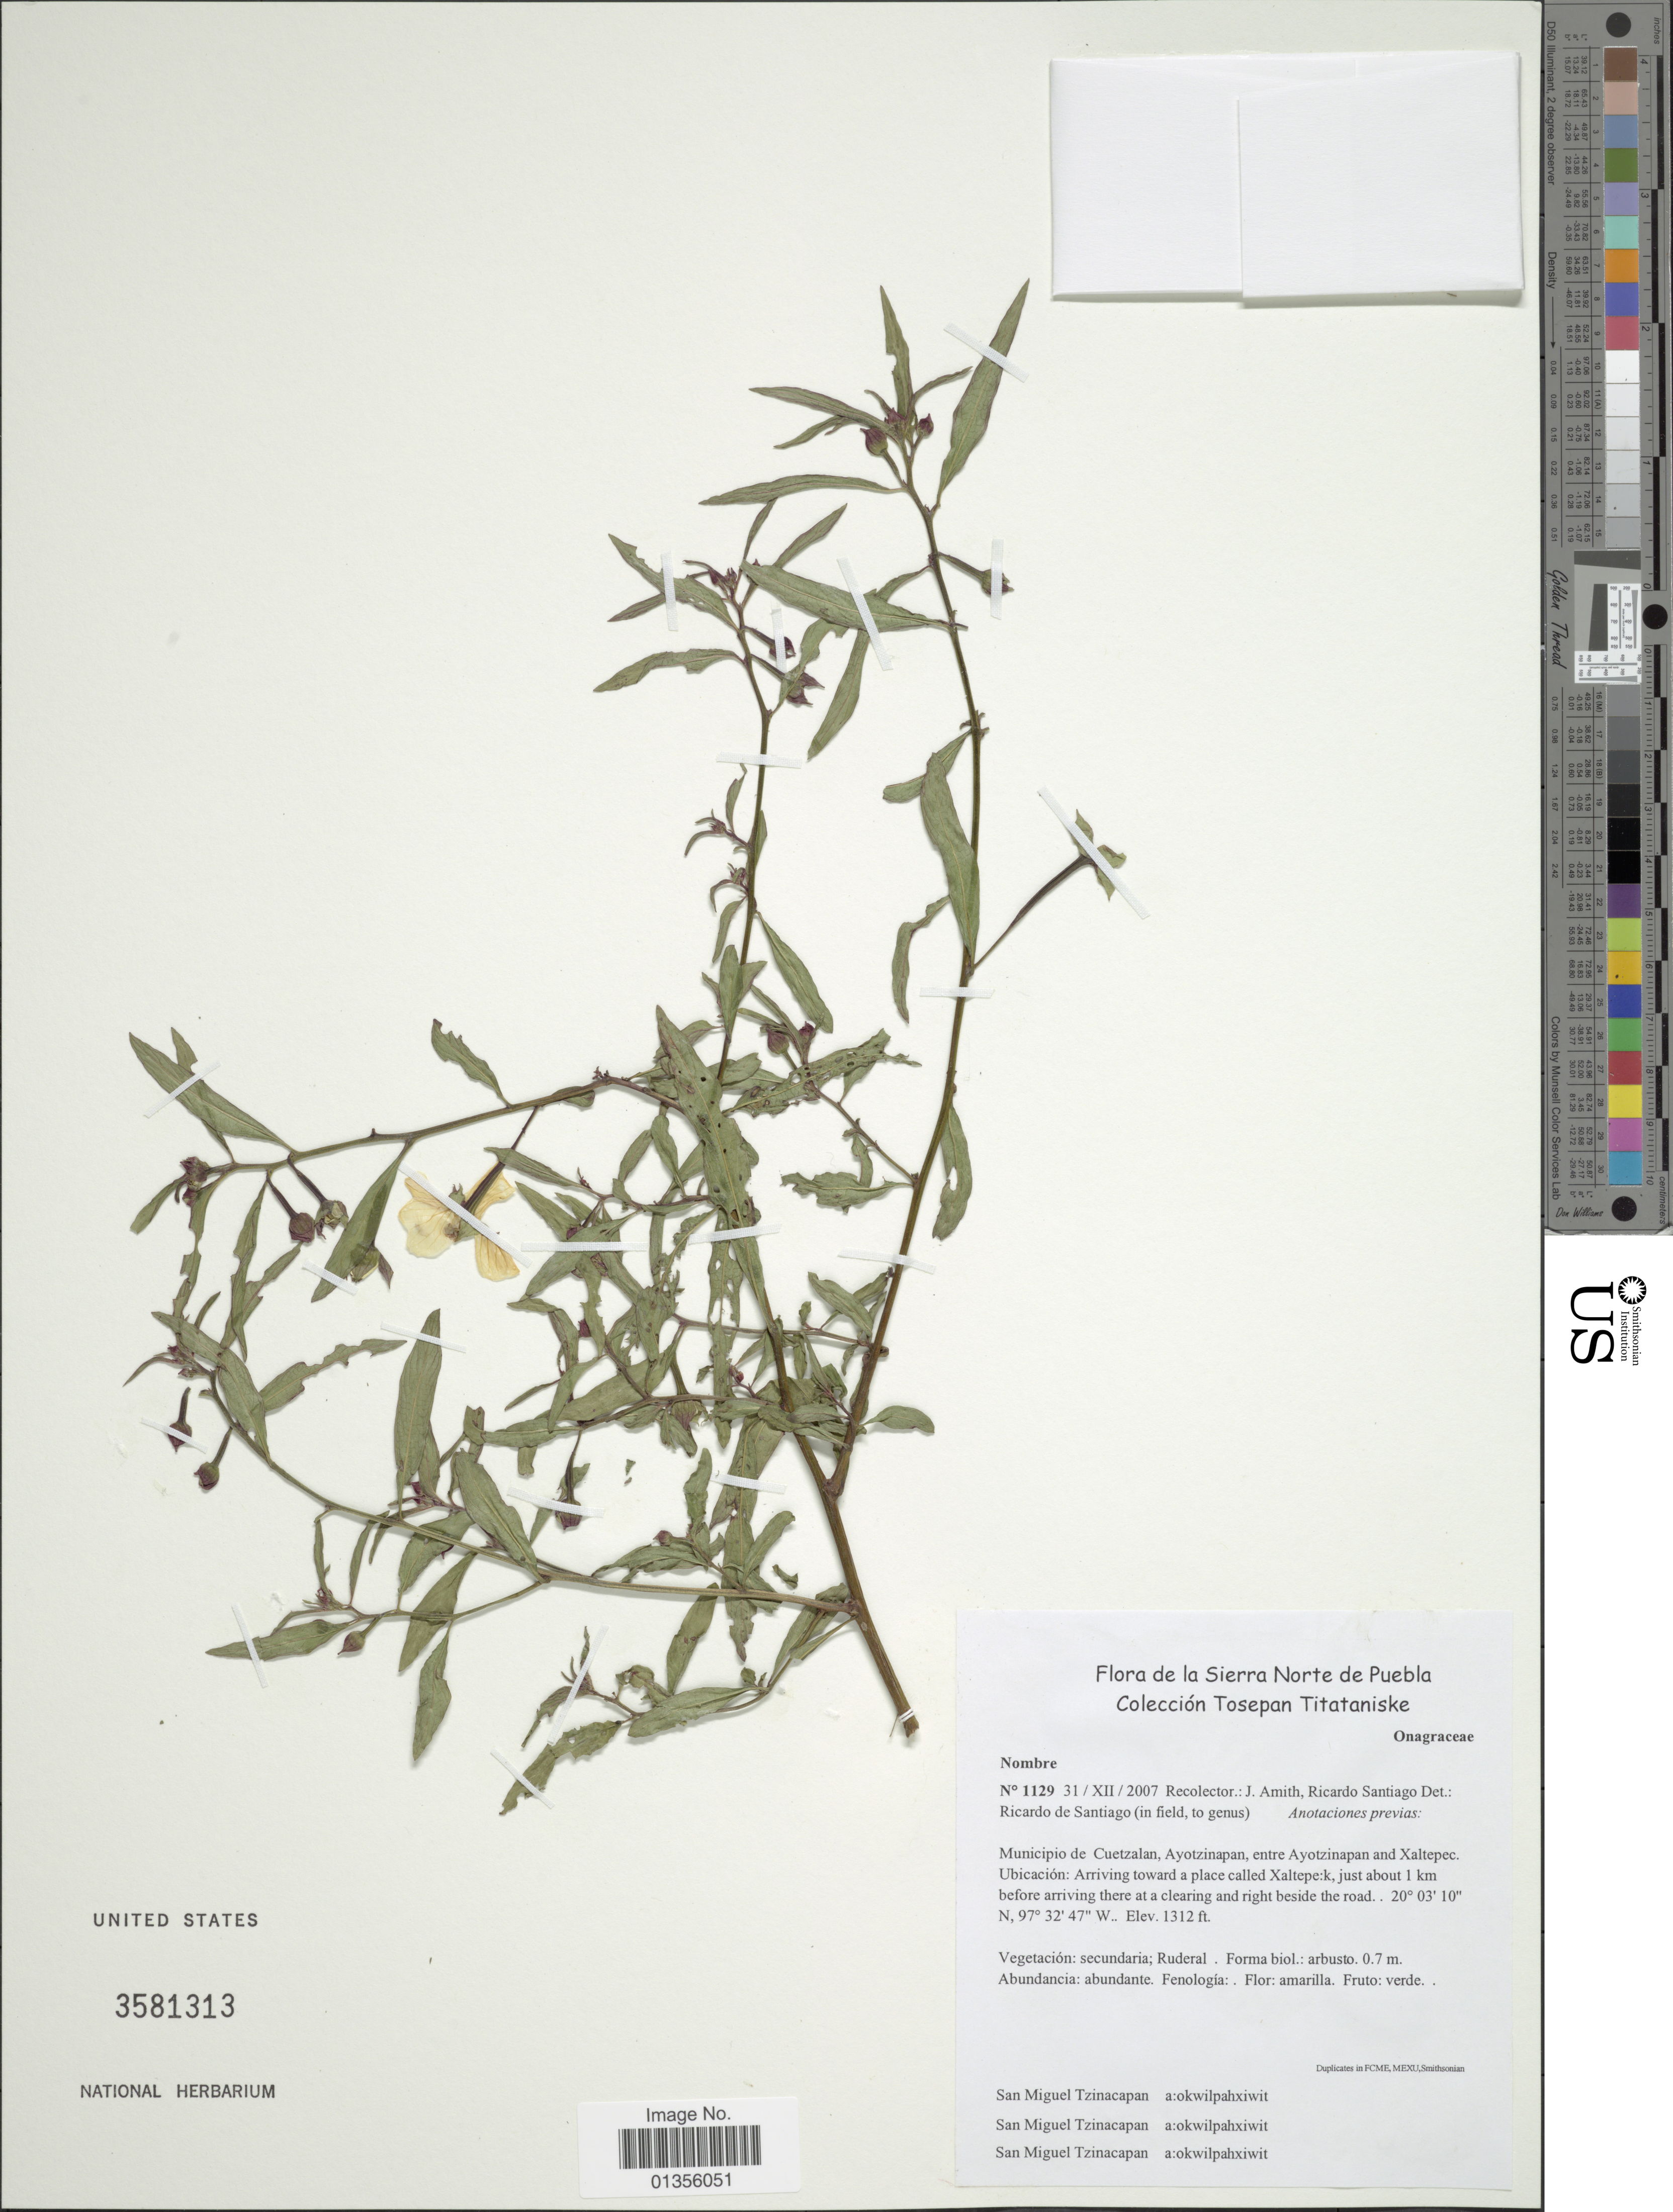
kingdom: Plantae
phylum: Tracheophyta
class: Magnoliopsida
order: Myrtales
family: Onagraceae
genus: Ludwigia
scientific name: Ludwigia sp.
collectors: J. D. Amith & R. Santiago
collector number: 1129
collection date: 2007-12-31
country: Mexico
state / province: Puebla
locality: Sierra Norte de Puebla. Tosepan Titataniske. Municipio de Cuetzalan, Ayotzinapan, entre Ayotzinapan and Xaltepec.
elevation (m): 400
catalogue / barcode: US 3581313